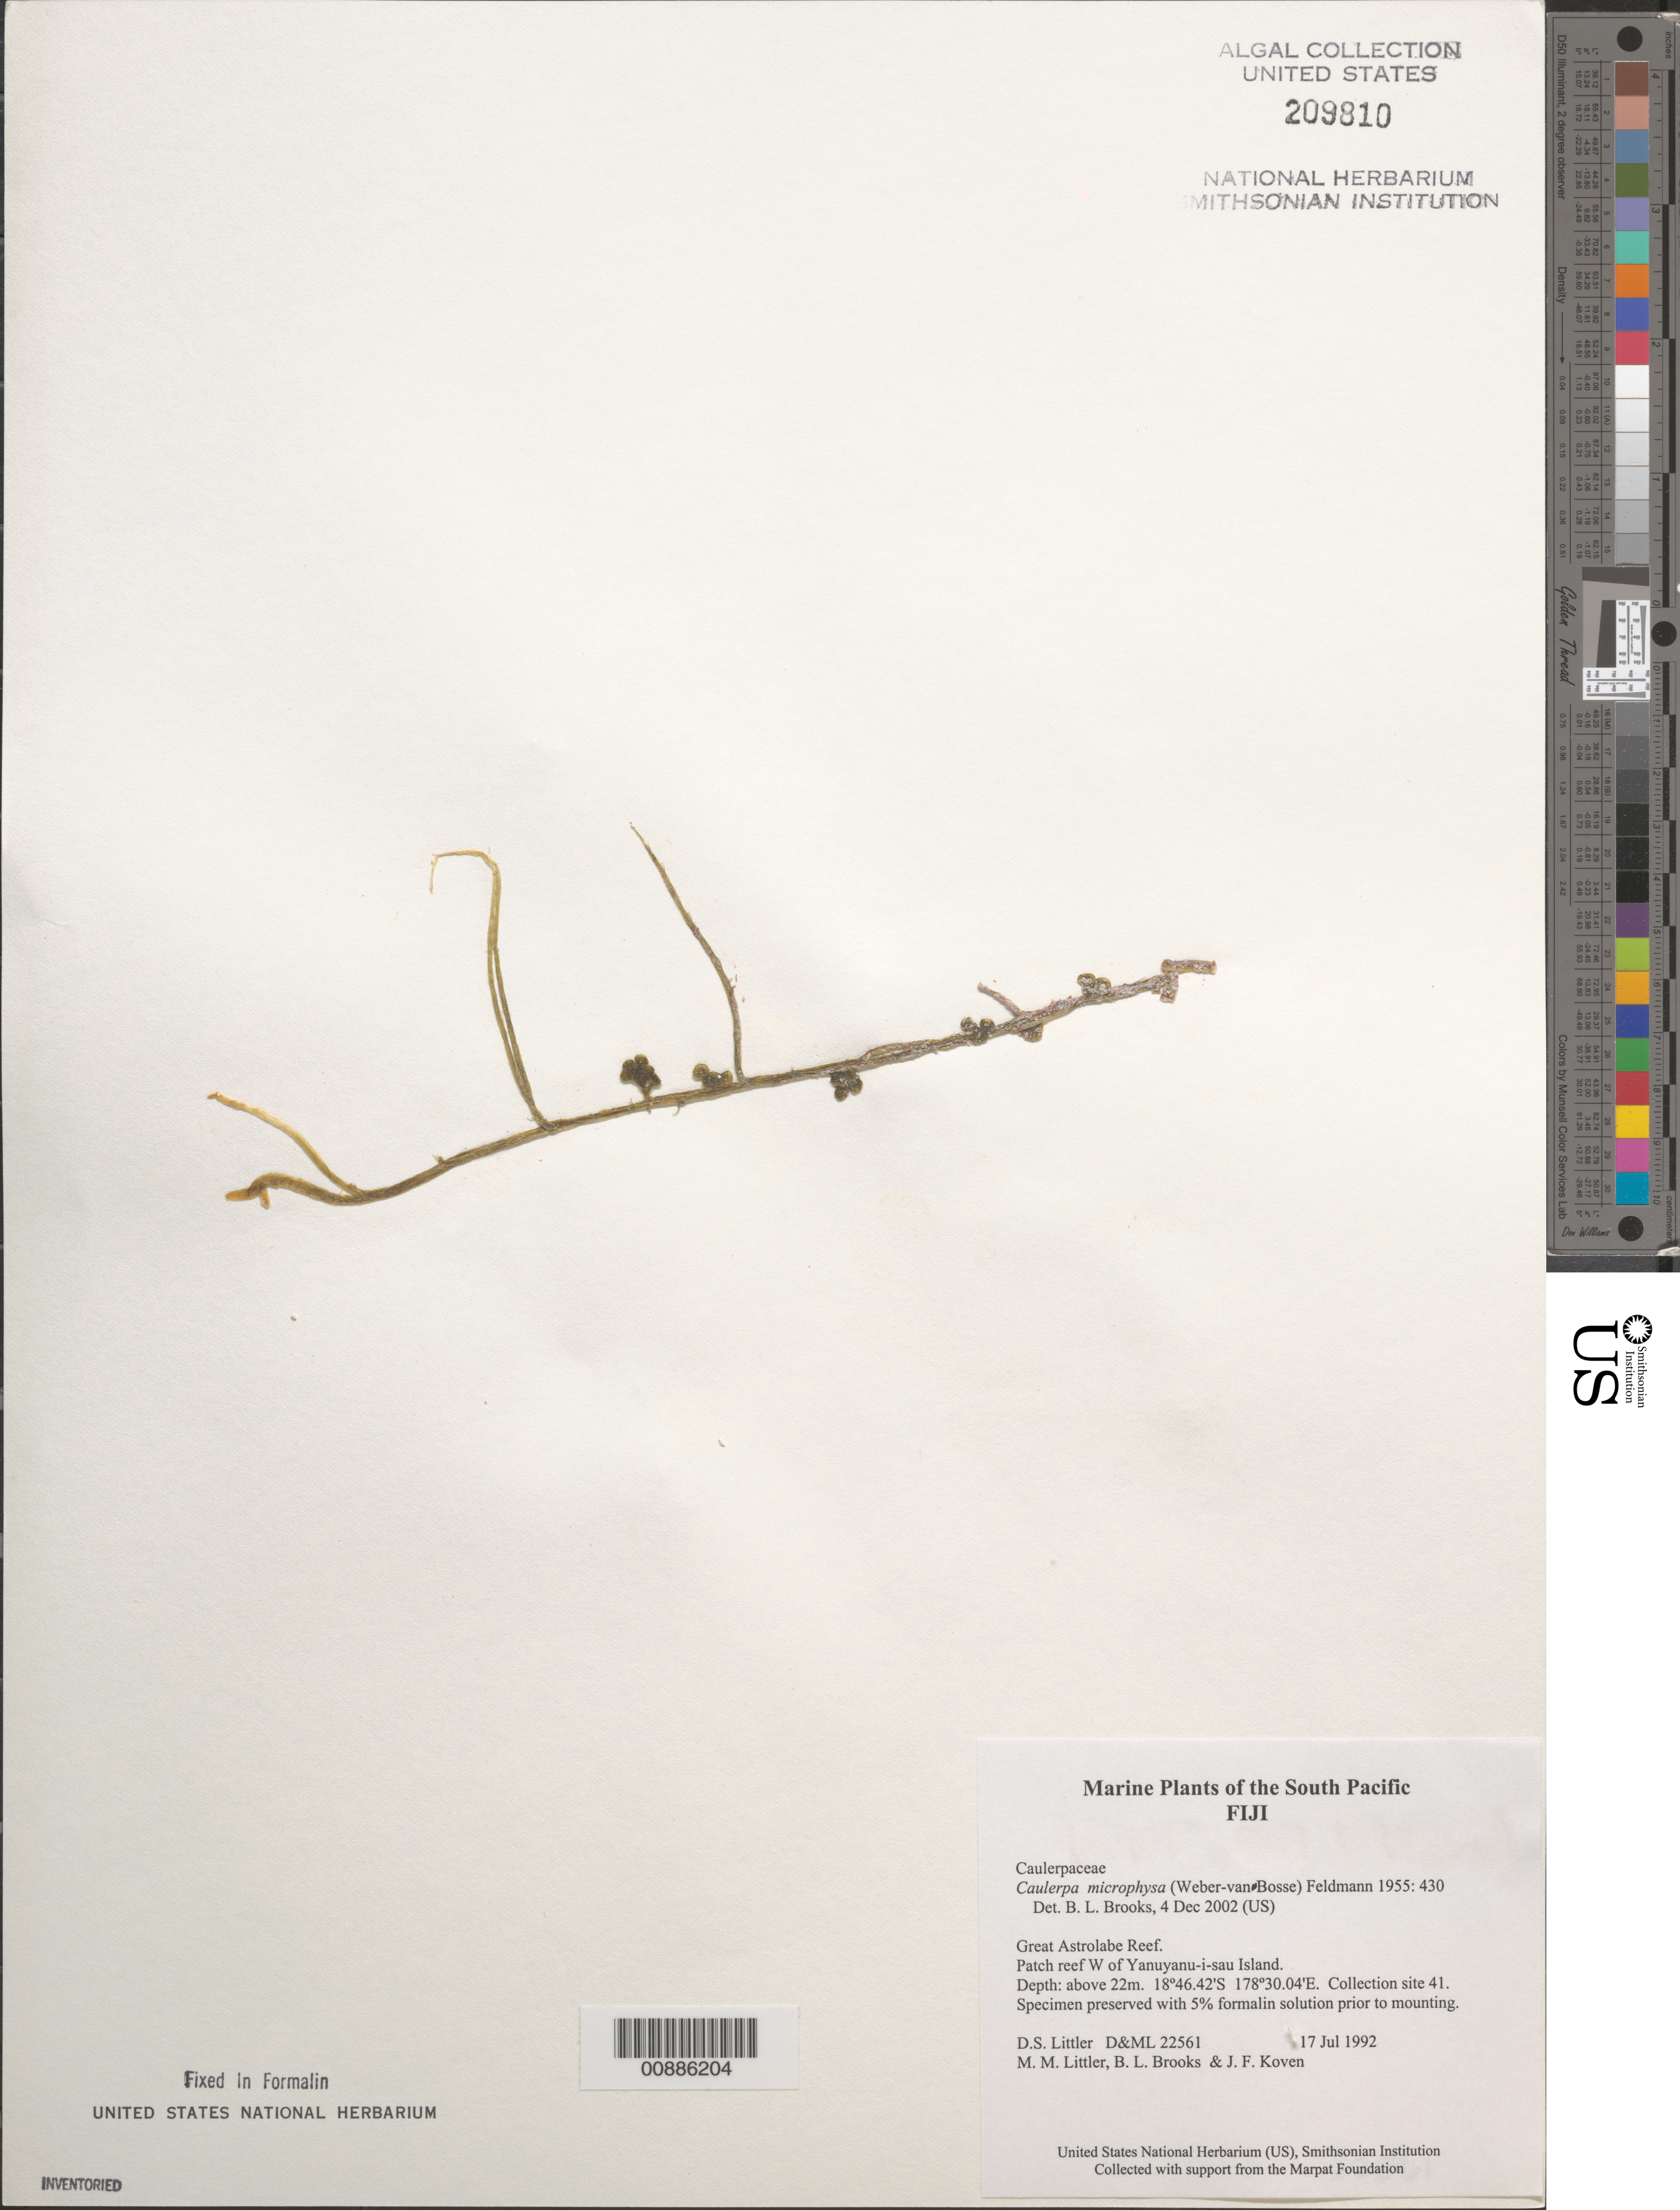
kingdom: Plantae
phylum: Chlorophyta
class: Ulvophyceae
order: Bryopsidales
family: Caulerpaceae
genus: Caulerpa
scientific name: Caulerpa microphysa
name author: (Weber Bosse) Feldmann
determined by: Brooks, B. L., (BOT), Smithsonian Institution - National Museum of Natural History (UNITED STATES)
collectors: D. S. Littler, M. M. Littler, B. Brooks & J. Koven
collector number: D&ML 22561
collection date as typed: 17 Jul 1992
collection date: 1992-07-17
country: Fiji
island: Great Astrolabe Reef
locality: Great Astrolabe Reef, patch reef west of Yanuyanu-i-sau Island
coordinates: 18 46.42'S, 178 30.04'E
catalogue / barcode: US 209810